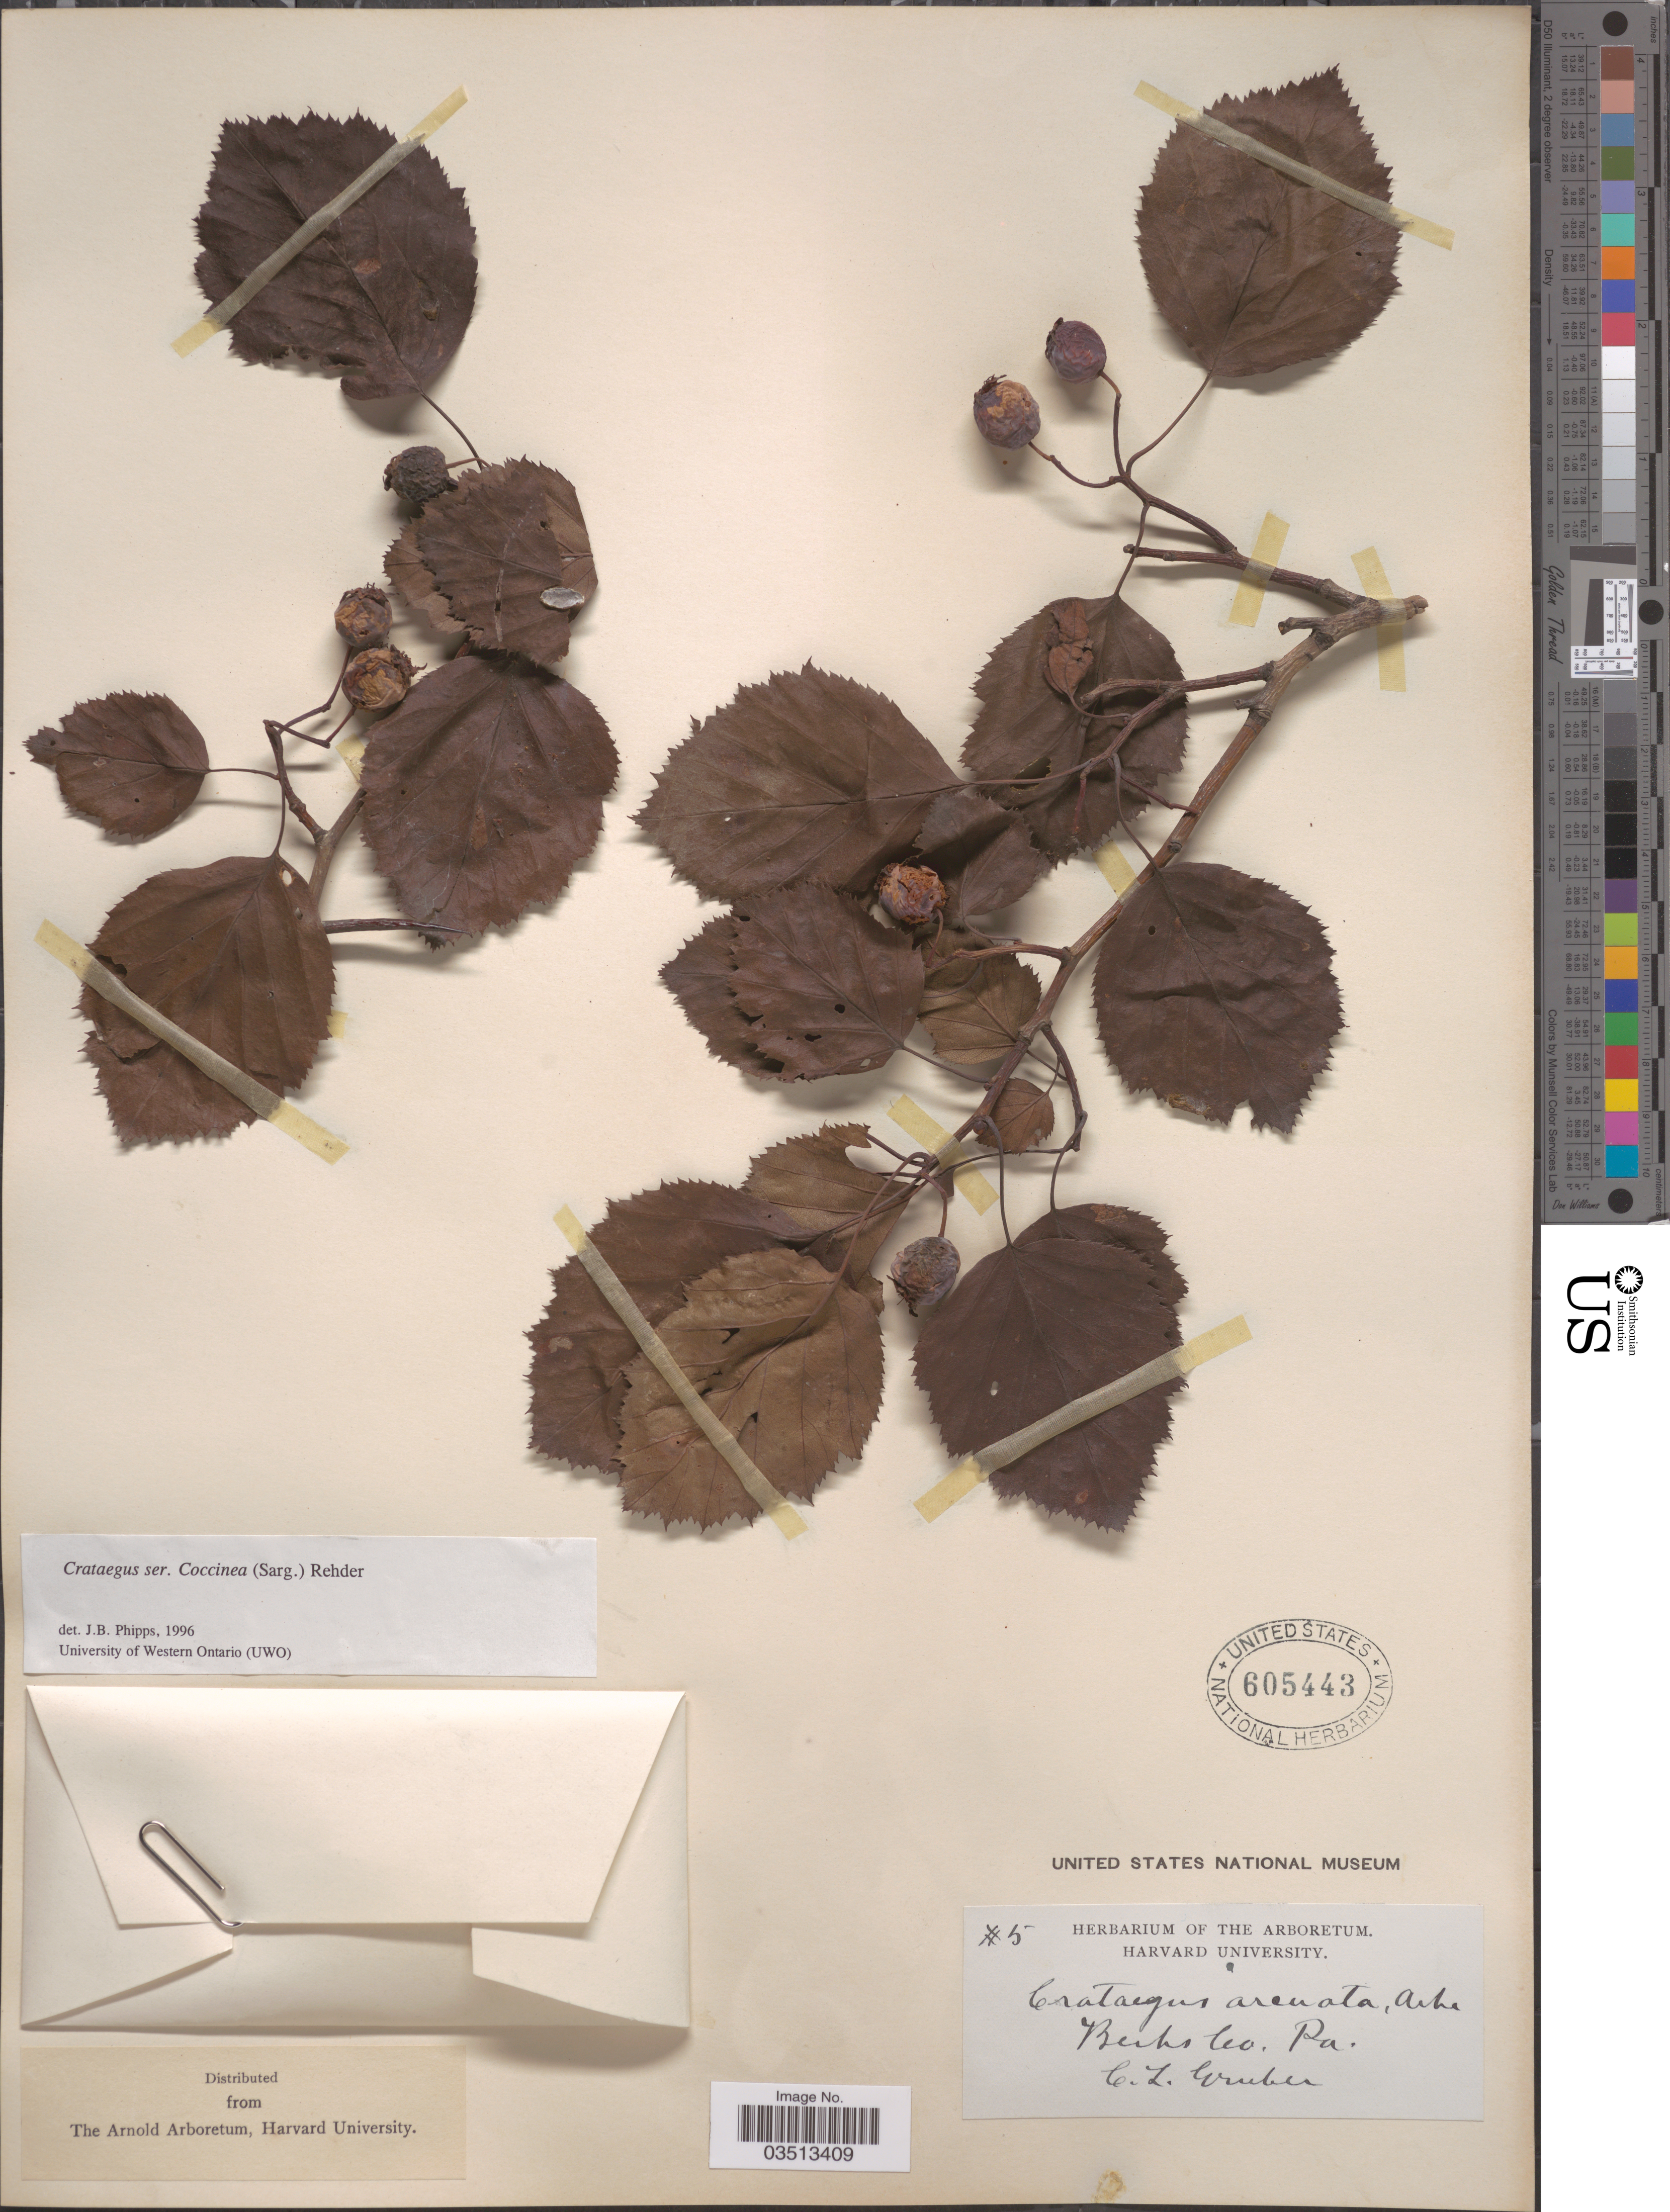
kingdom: Plantae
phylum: Tracheophyta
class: Magnoliopsida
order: Rosales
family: Rosaceae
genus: Crataegus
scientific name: Crataegus arcuata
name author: Ashe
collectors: C. Gruber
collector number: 5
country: United States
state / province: Pennsylvania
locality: Berks Co.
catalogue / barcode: US 605443